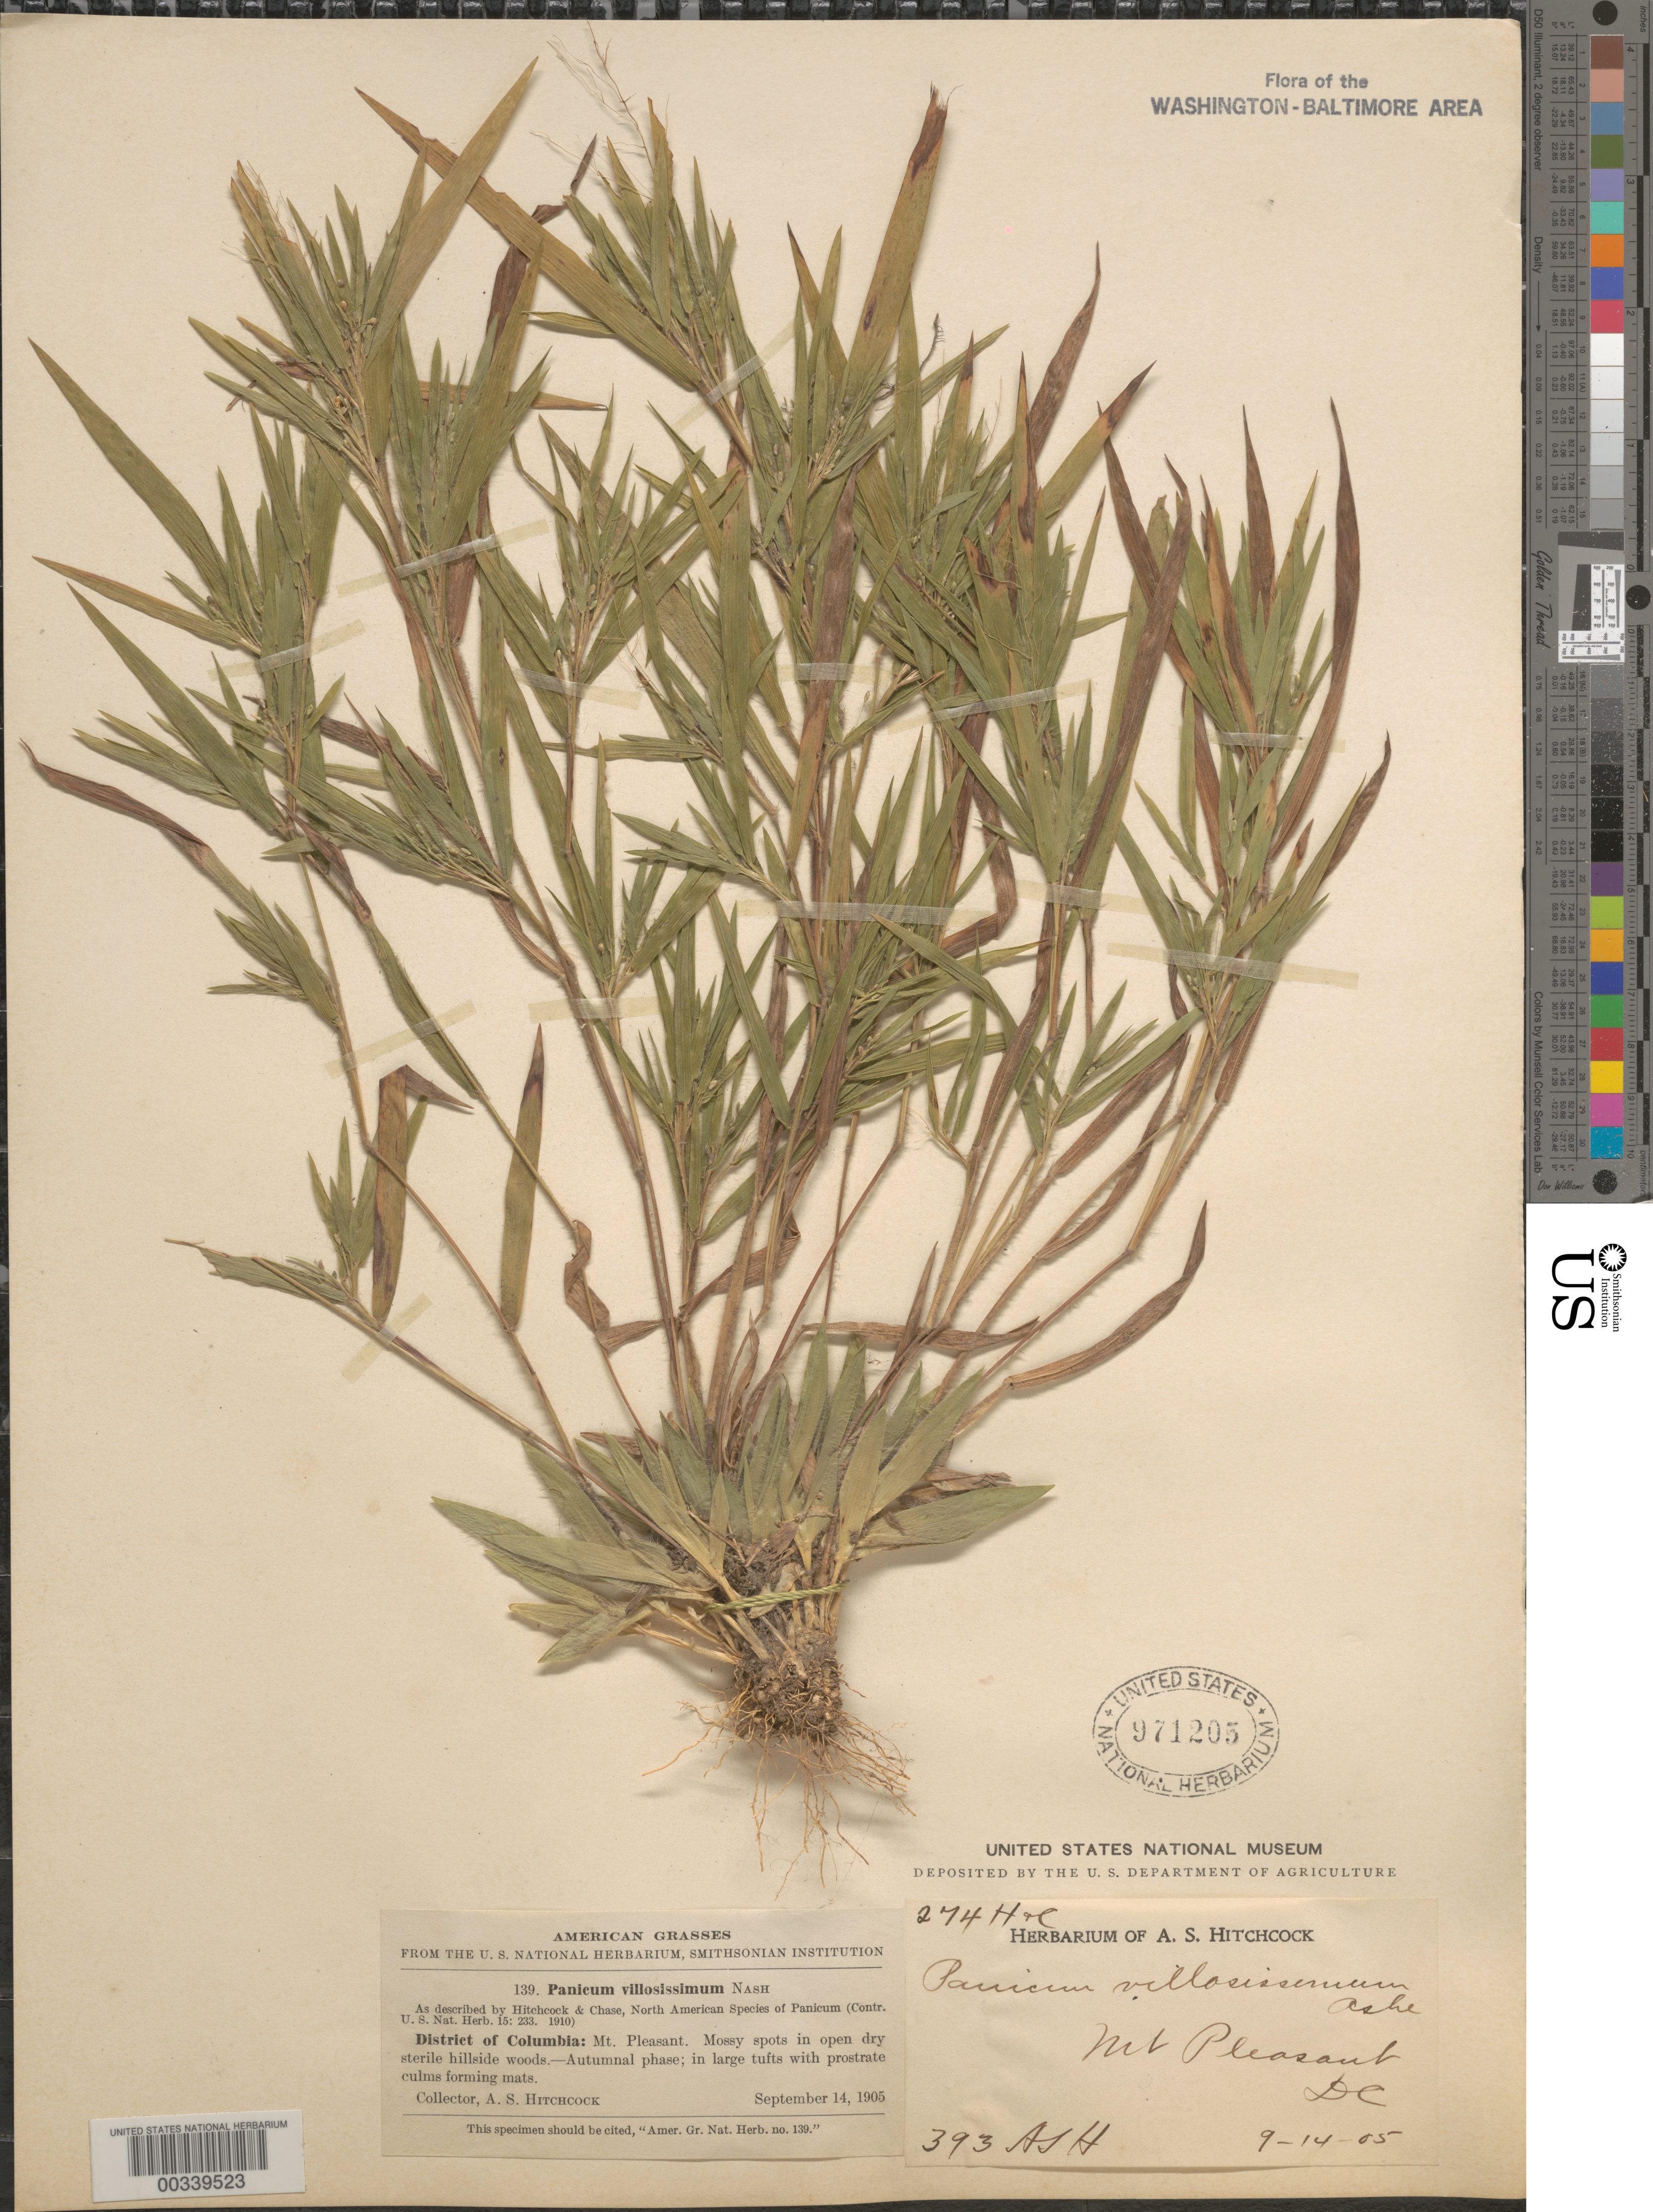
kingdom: Plantae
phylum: Tracheophyta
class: Liliopsida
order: Poales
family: Poaceae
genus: Dichanthelium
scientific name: Dichanthelium ovale subsp. villosissimum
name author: (Nash) Freckmann & Lelong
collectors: A. S. Hitchcock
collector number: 393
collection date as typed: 14 Sep 1905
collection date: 1905-09-14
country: United States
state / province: District of Columbia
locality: Mount Pleasant Rock Creek Park and Vicinity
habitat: Mossy spots in open dry sterile hillside woods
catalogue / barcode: US 971205